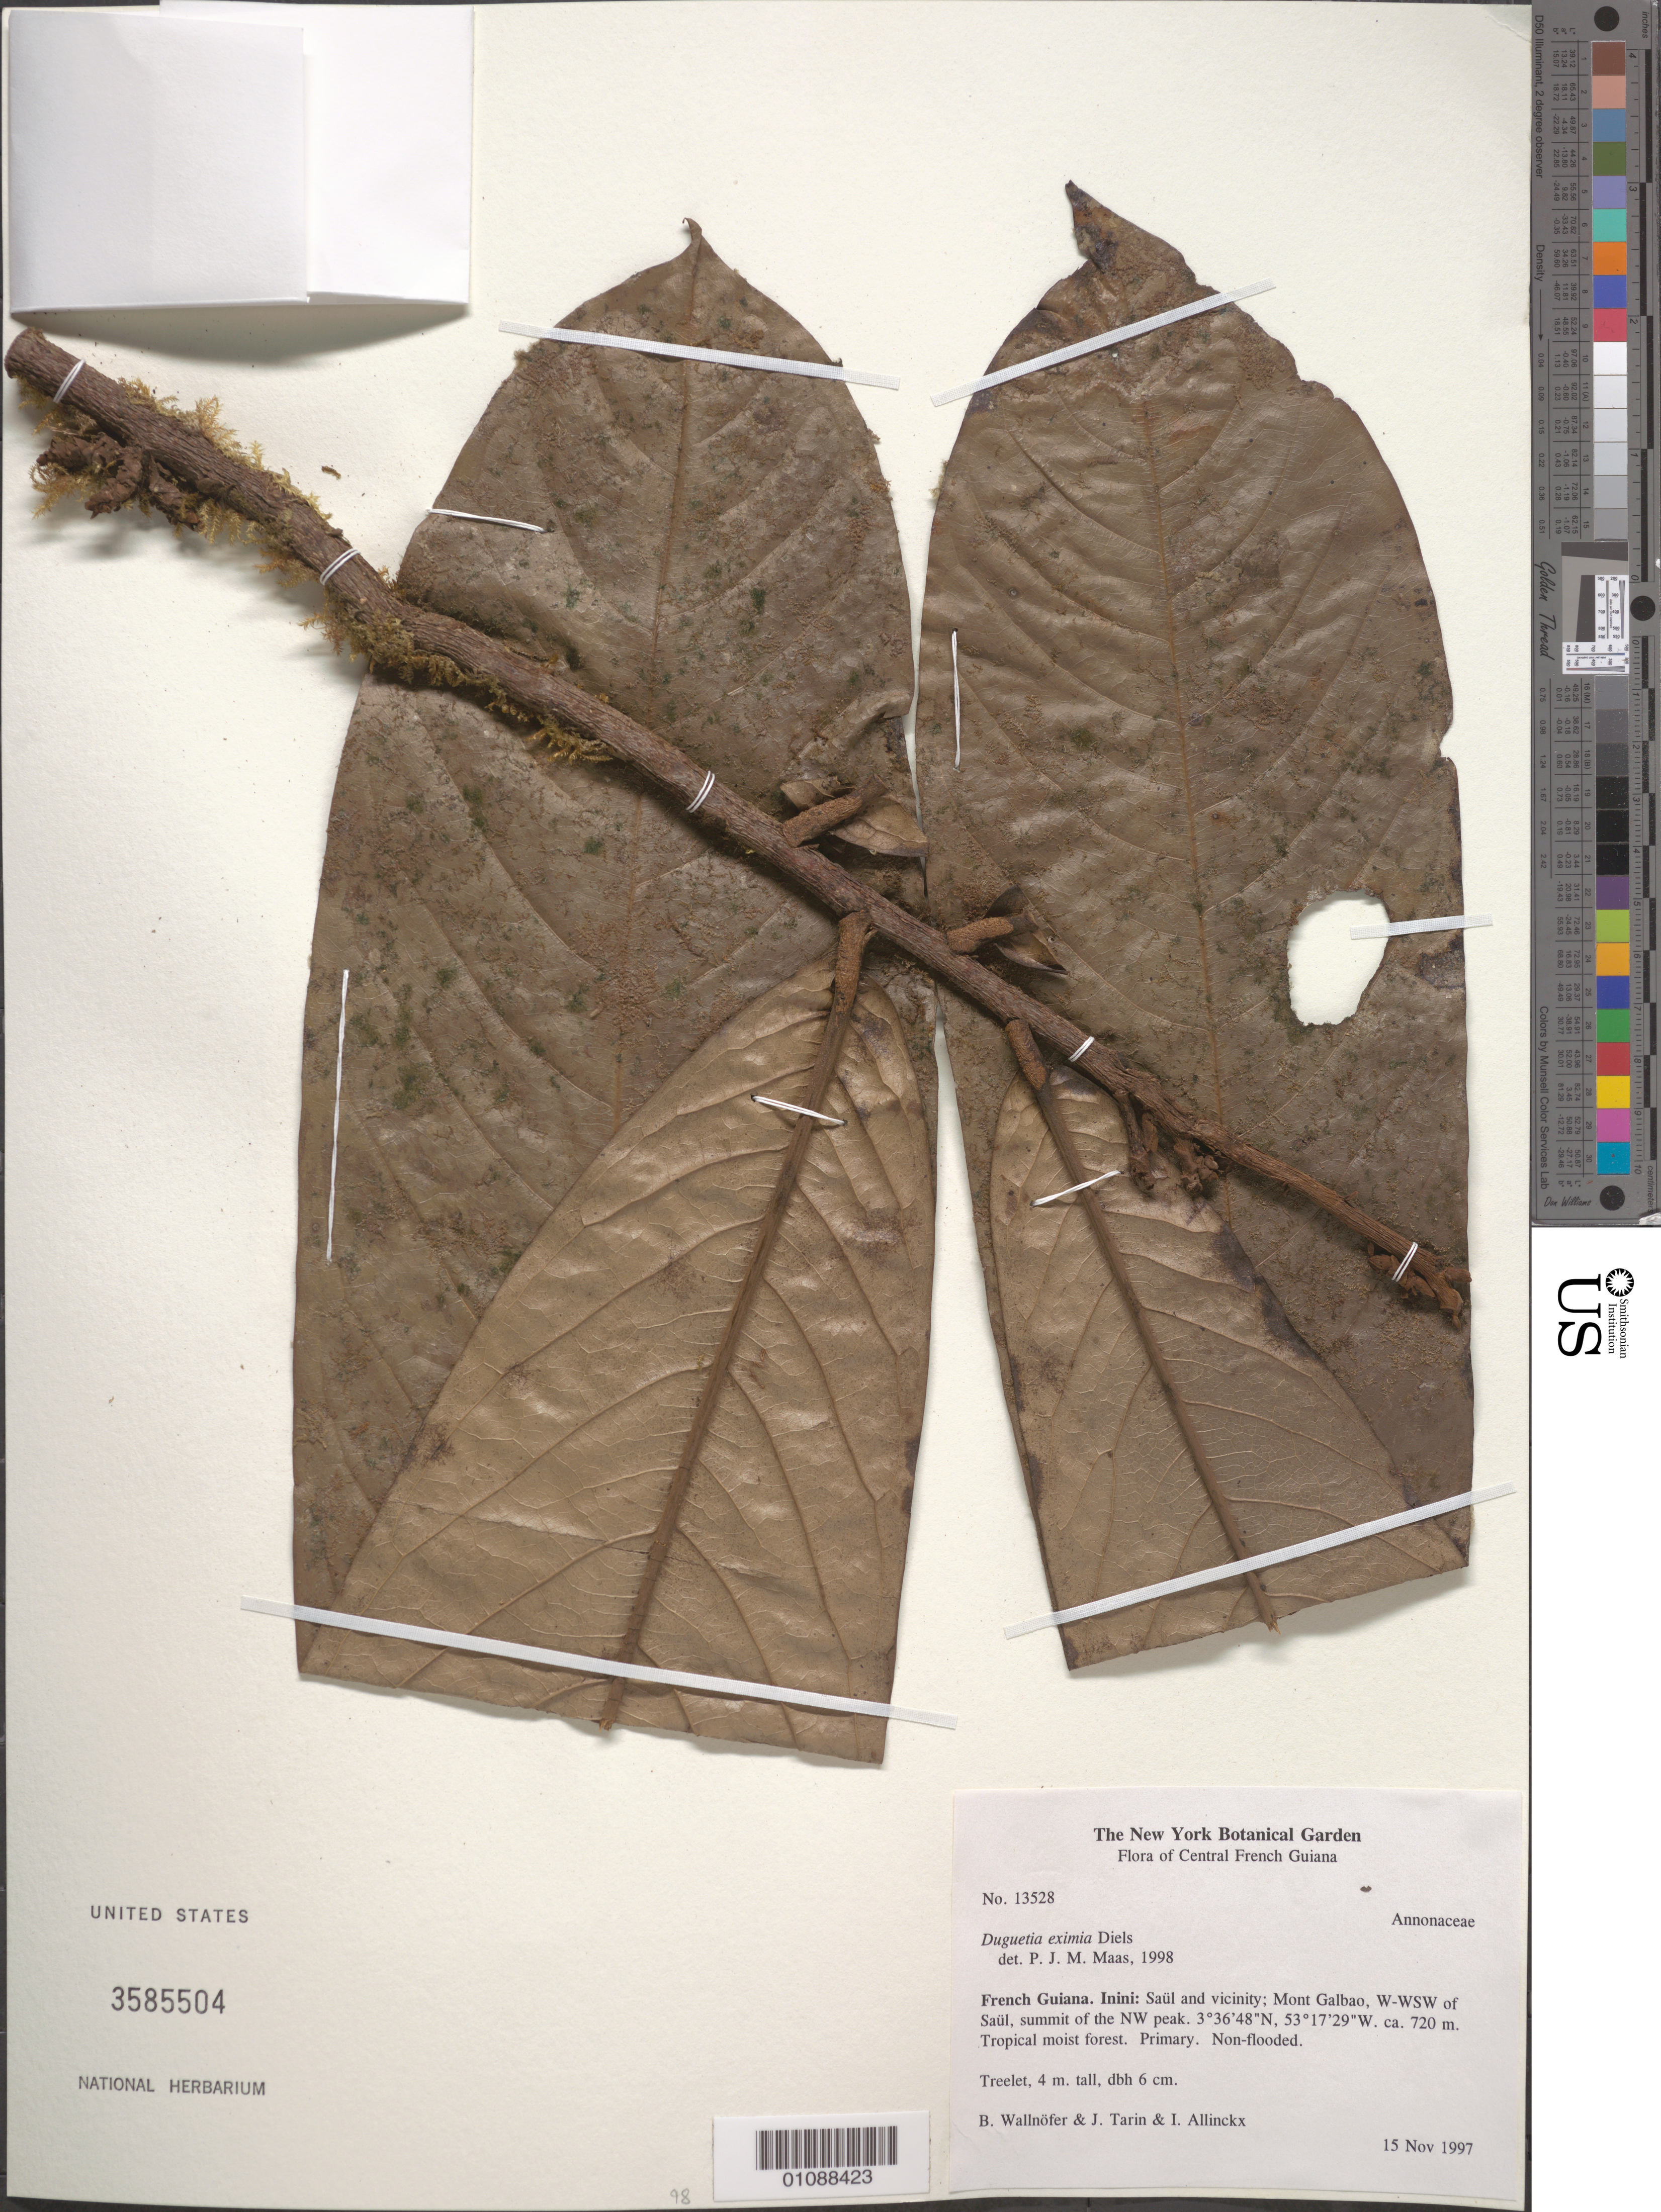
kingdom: Plantae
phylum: Tracheophyta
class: Magnoliopsida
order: Magnoliales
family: Annonaceae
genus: Duguetia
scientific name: Duguetia eximia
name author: Diels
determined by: Maas, Paul J. M.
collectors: B. Wallnöfer, J. Tarin & I. Allinck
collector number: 13528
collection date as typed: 15-Nov-97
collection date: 1997-11-15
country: French Guiana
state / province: Saint-Laurent-du-Maroni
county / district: Saül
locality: Inini: Saül and vicinity, Mont Galbao, W-WSW of Saül, summit of the NW peak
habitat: Tropical moist forest. Primary. Non-flooded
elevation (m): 720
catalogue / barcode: US 3585504